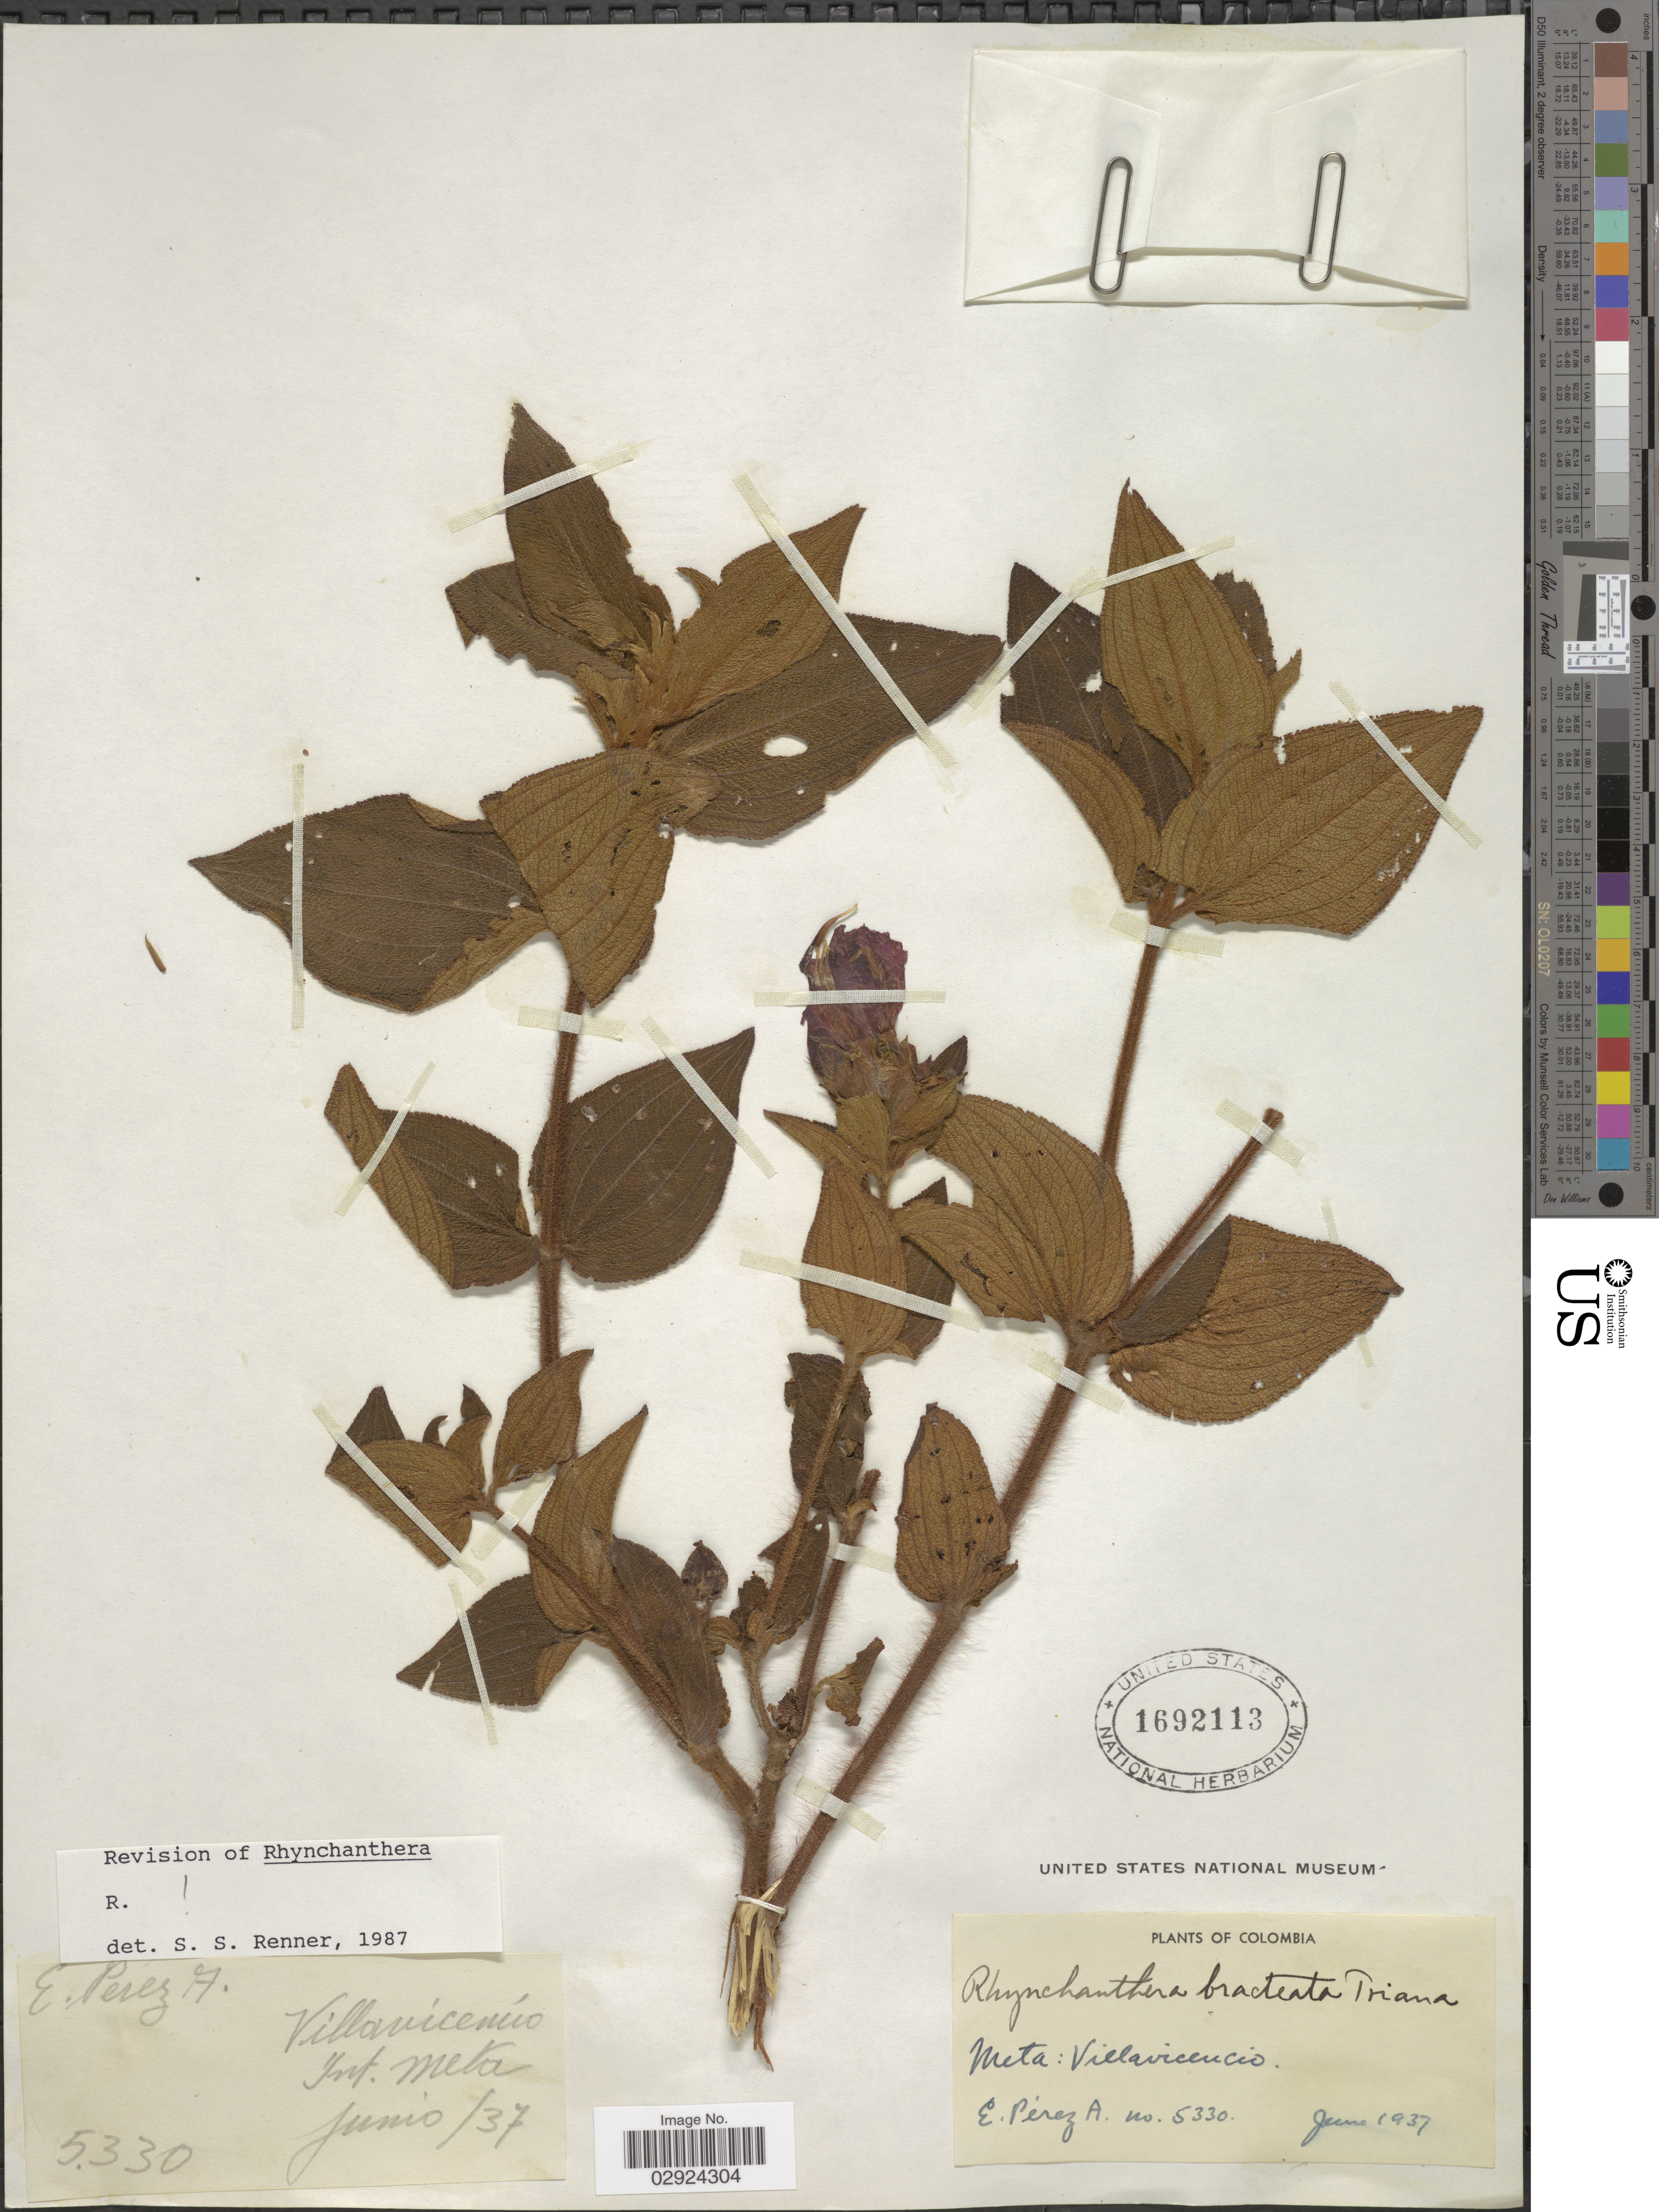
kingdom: Plantae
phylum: Tracheophyta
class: Magnoliopsida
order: Myrtales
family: Melastomataceae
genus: Rhynchanthera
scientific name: Rhynchanthera bracteata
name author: Triana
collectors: E. Pérez Arbeláez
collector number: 5330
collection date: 1937-06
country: Colombia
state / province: Meta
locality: Int. Meta: Villavicencio.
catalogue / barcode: US 1692113